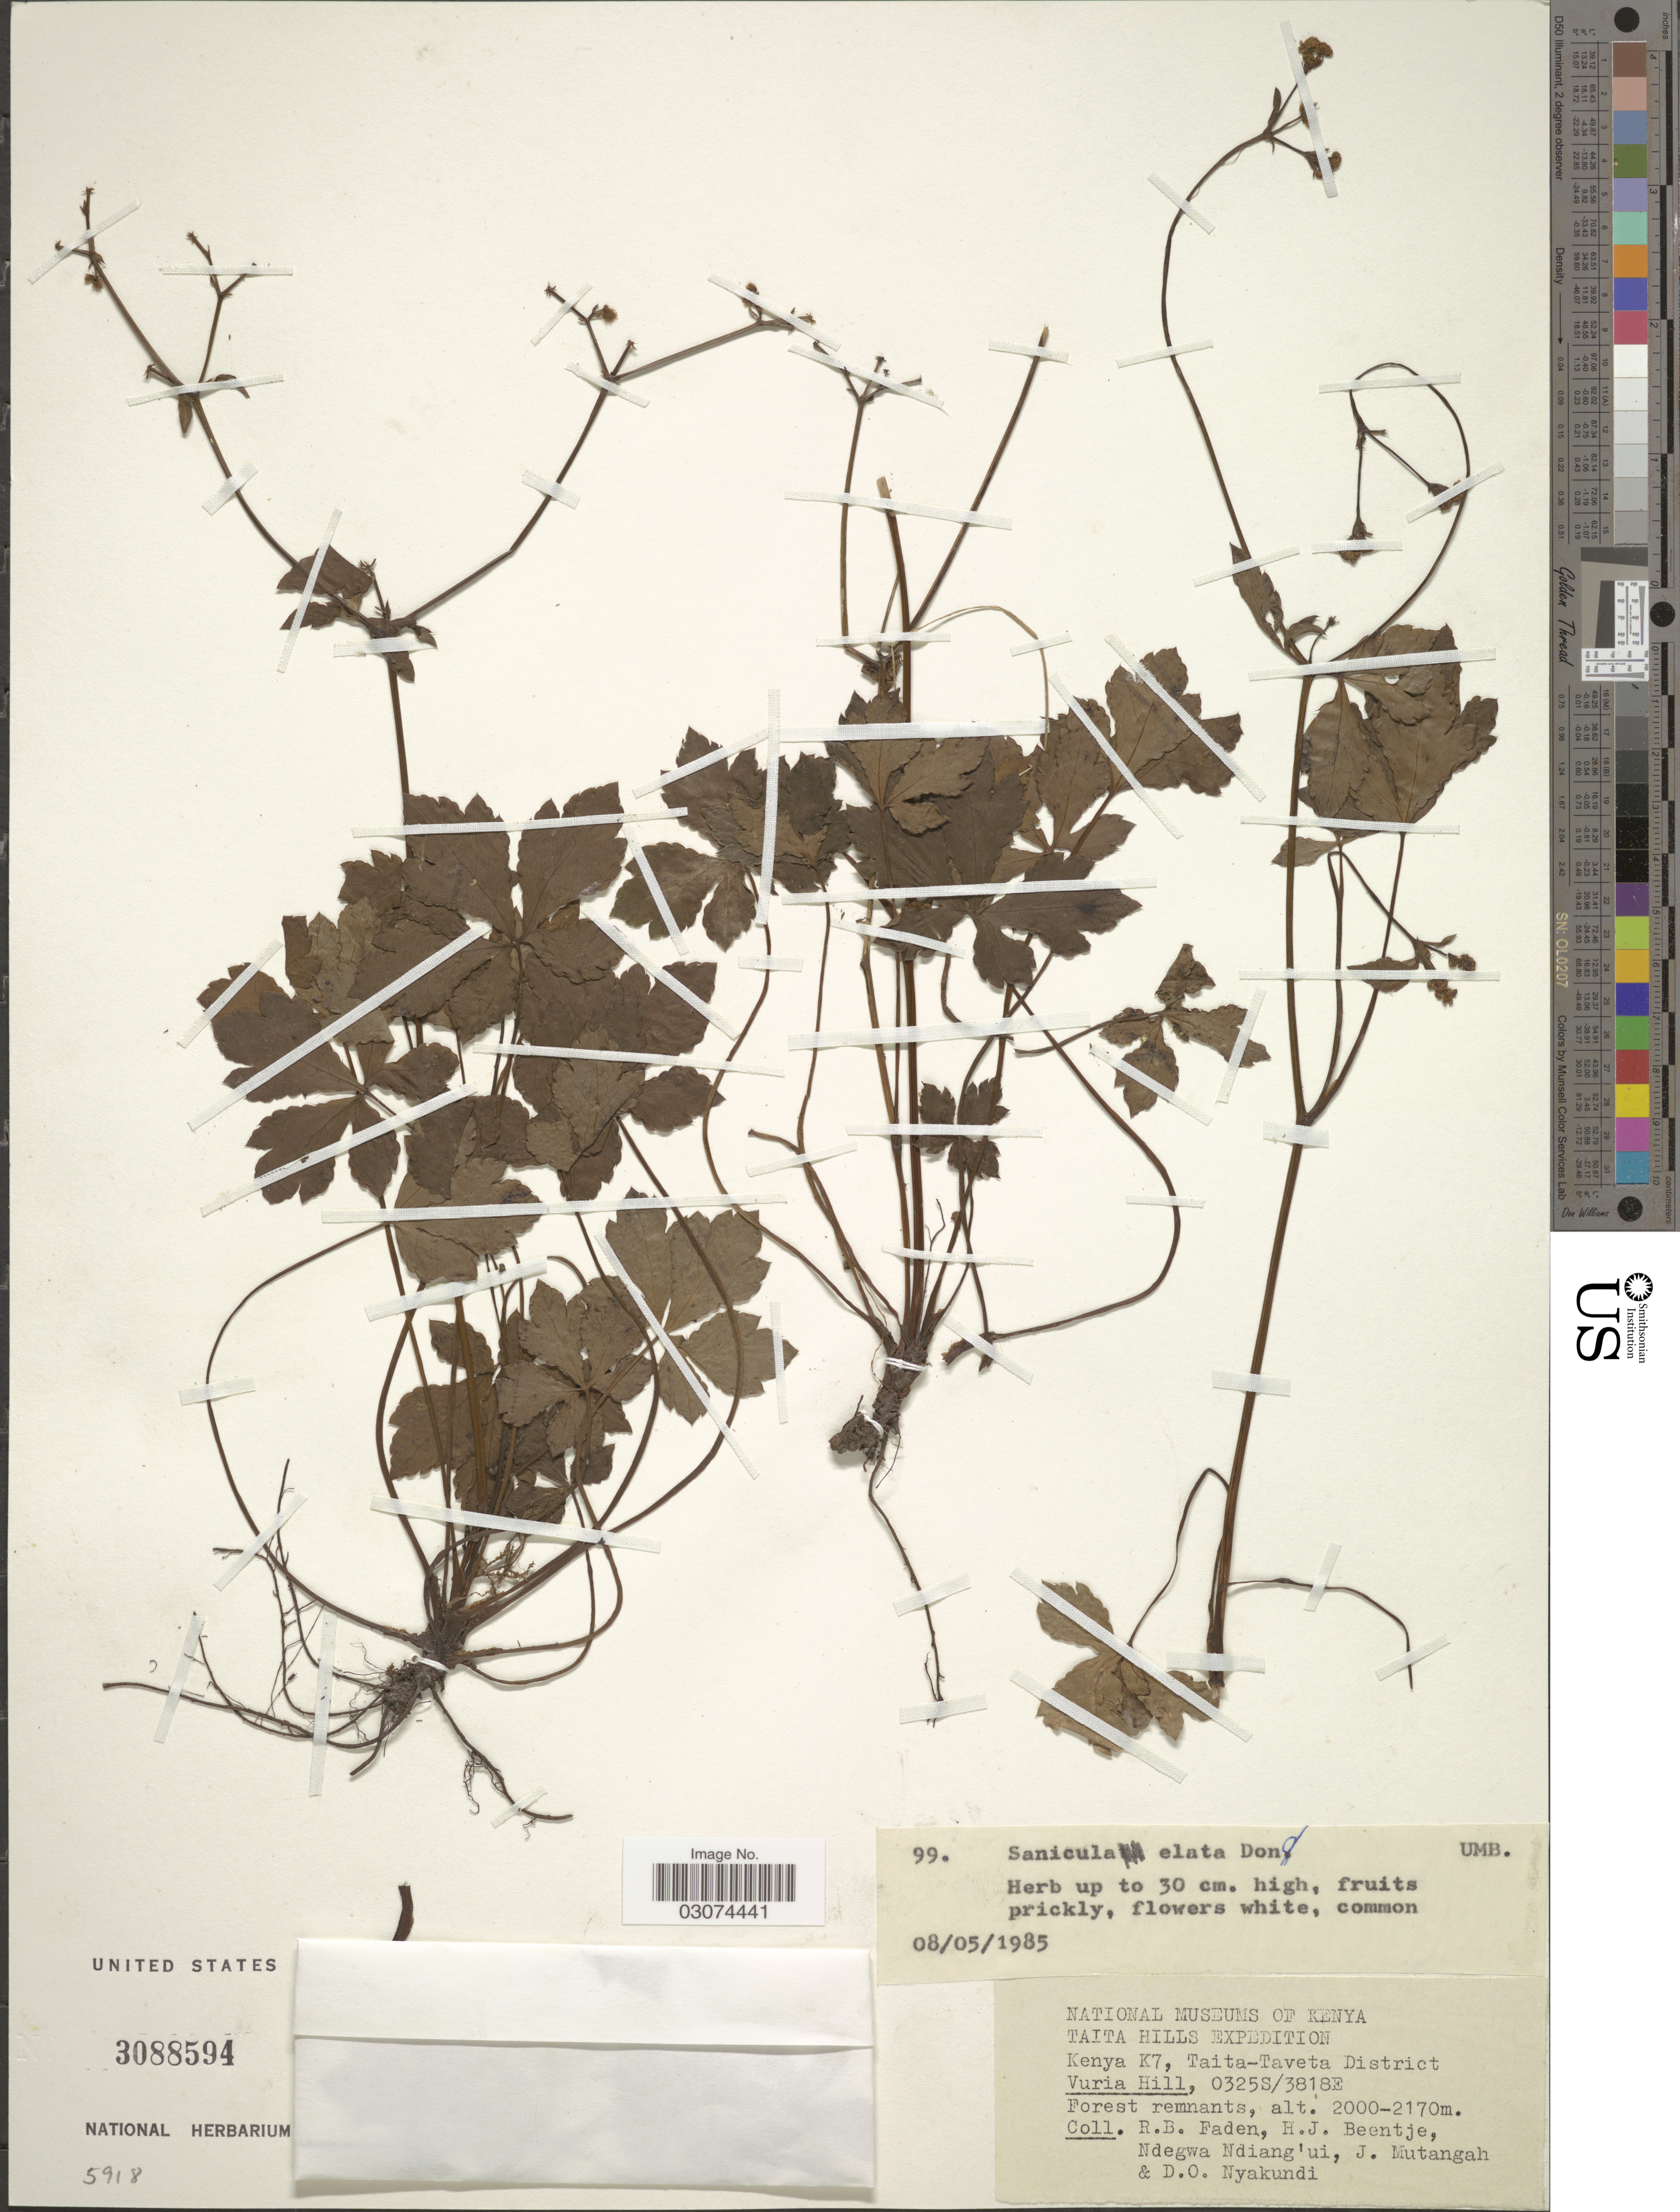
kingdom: Plantae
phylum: Tracheophyta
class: Magnoliopsida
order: Apiales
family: Apiaceae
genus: Sanicula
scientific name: Sanicula elata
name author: Buch.-Ham. ex D. Don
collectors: R. B. Faden, H. J. Beentje, Ndegwa Ndiang'ui, J. Mutangah & D. Nyakundi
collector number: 99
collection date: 1985-05-08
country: Kenya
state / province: Taita Taveta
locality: Taita Hills. K7, Vuria Hill.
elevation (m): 2000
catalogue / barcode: US 3088594